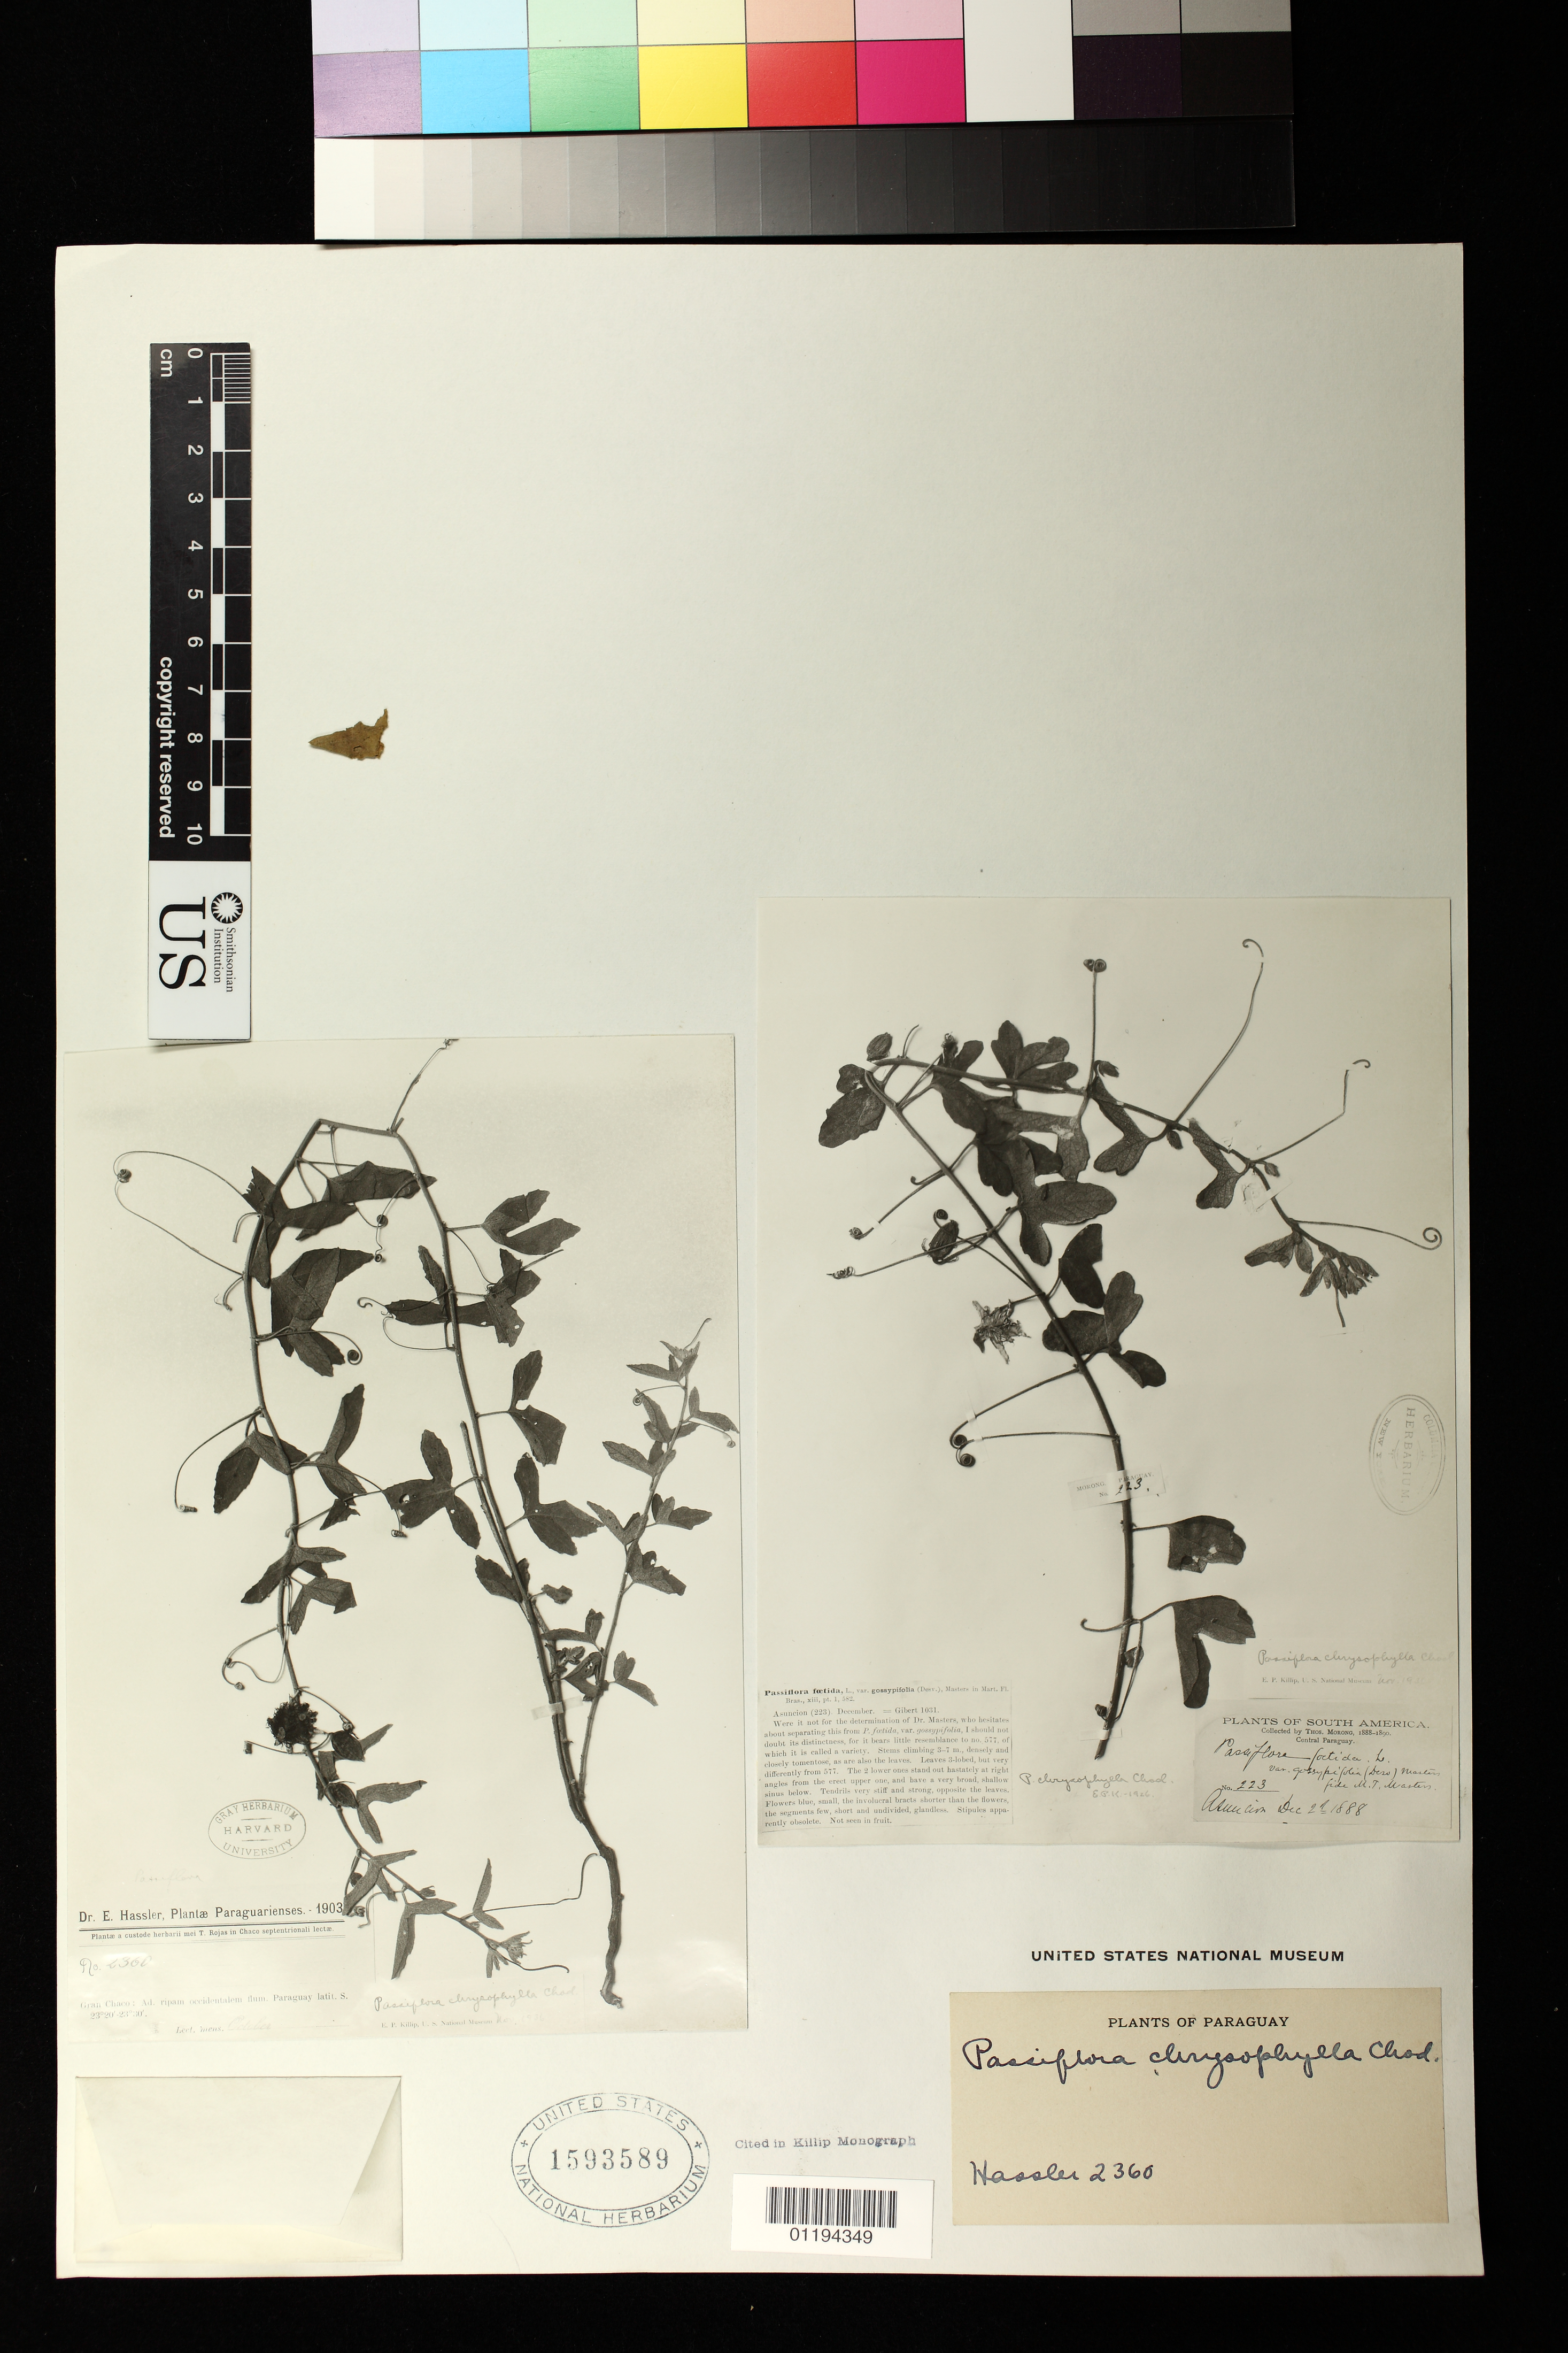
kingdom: Plantae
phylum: Tracheophyta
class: Magnoliopsida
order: Malpighiales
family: Passifloraceae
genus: Passiflora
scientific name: Passiflora chrysophylla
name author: Chodat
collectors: E. Hassler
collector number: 2360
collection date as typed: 1903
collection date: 1903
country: Paraguay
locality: Gran Chaco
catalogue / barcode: US 1593589